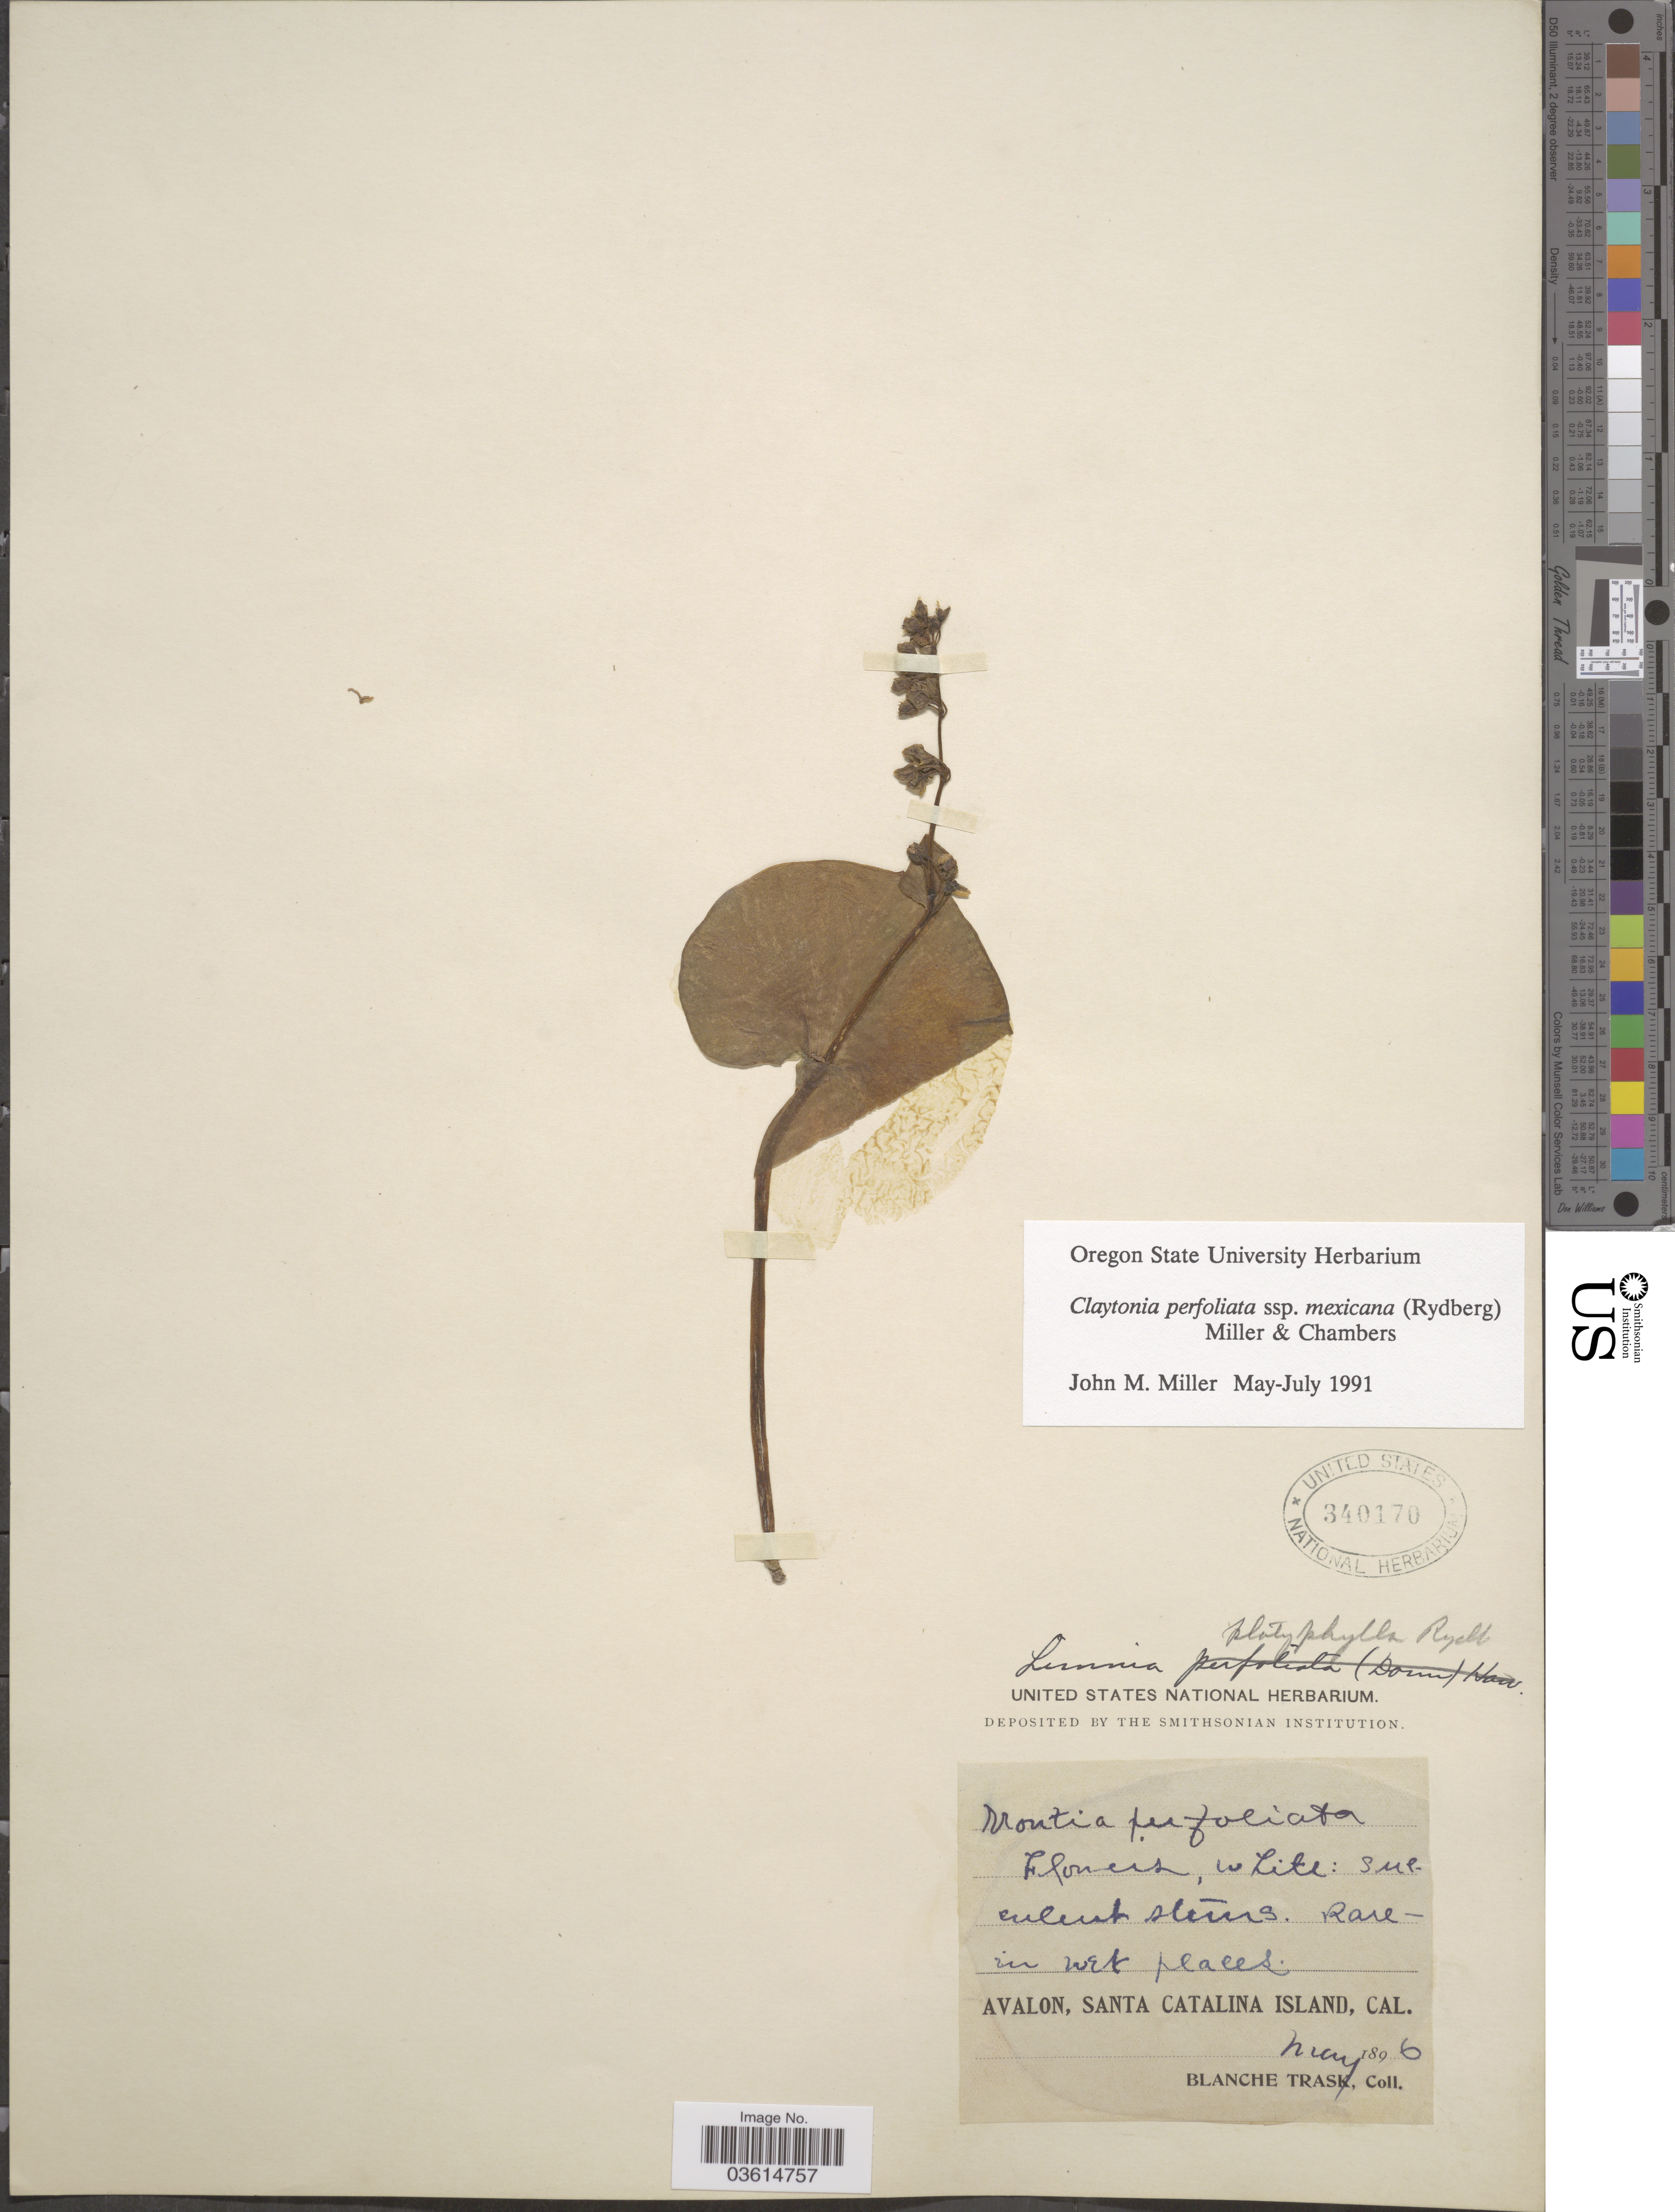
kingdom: Plantae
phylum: Tracheophyta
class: Magnoliopsida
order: Caryophyllales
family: Montiaceae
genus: Claytonia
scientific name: Claytonia perfoliata subsp. mexicana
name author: (Rydb.) Mill. & Chambers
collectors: B. Trask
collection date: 1896-05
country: United States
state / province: California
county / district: Los Angeles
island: Santa Catalina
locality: Avalon, Santa Catalina Island.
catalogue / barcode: US 340170